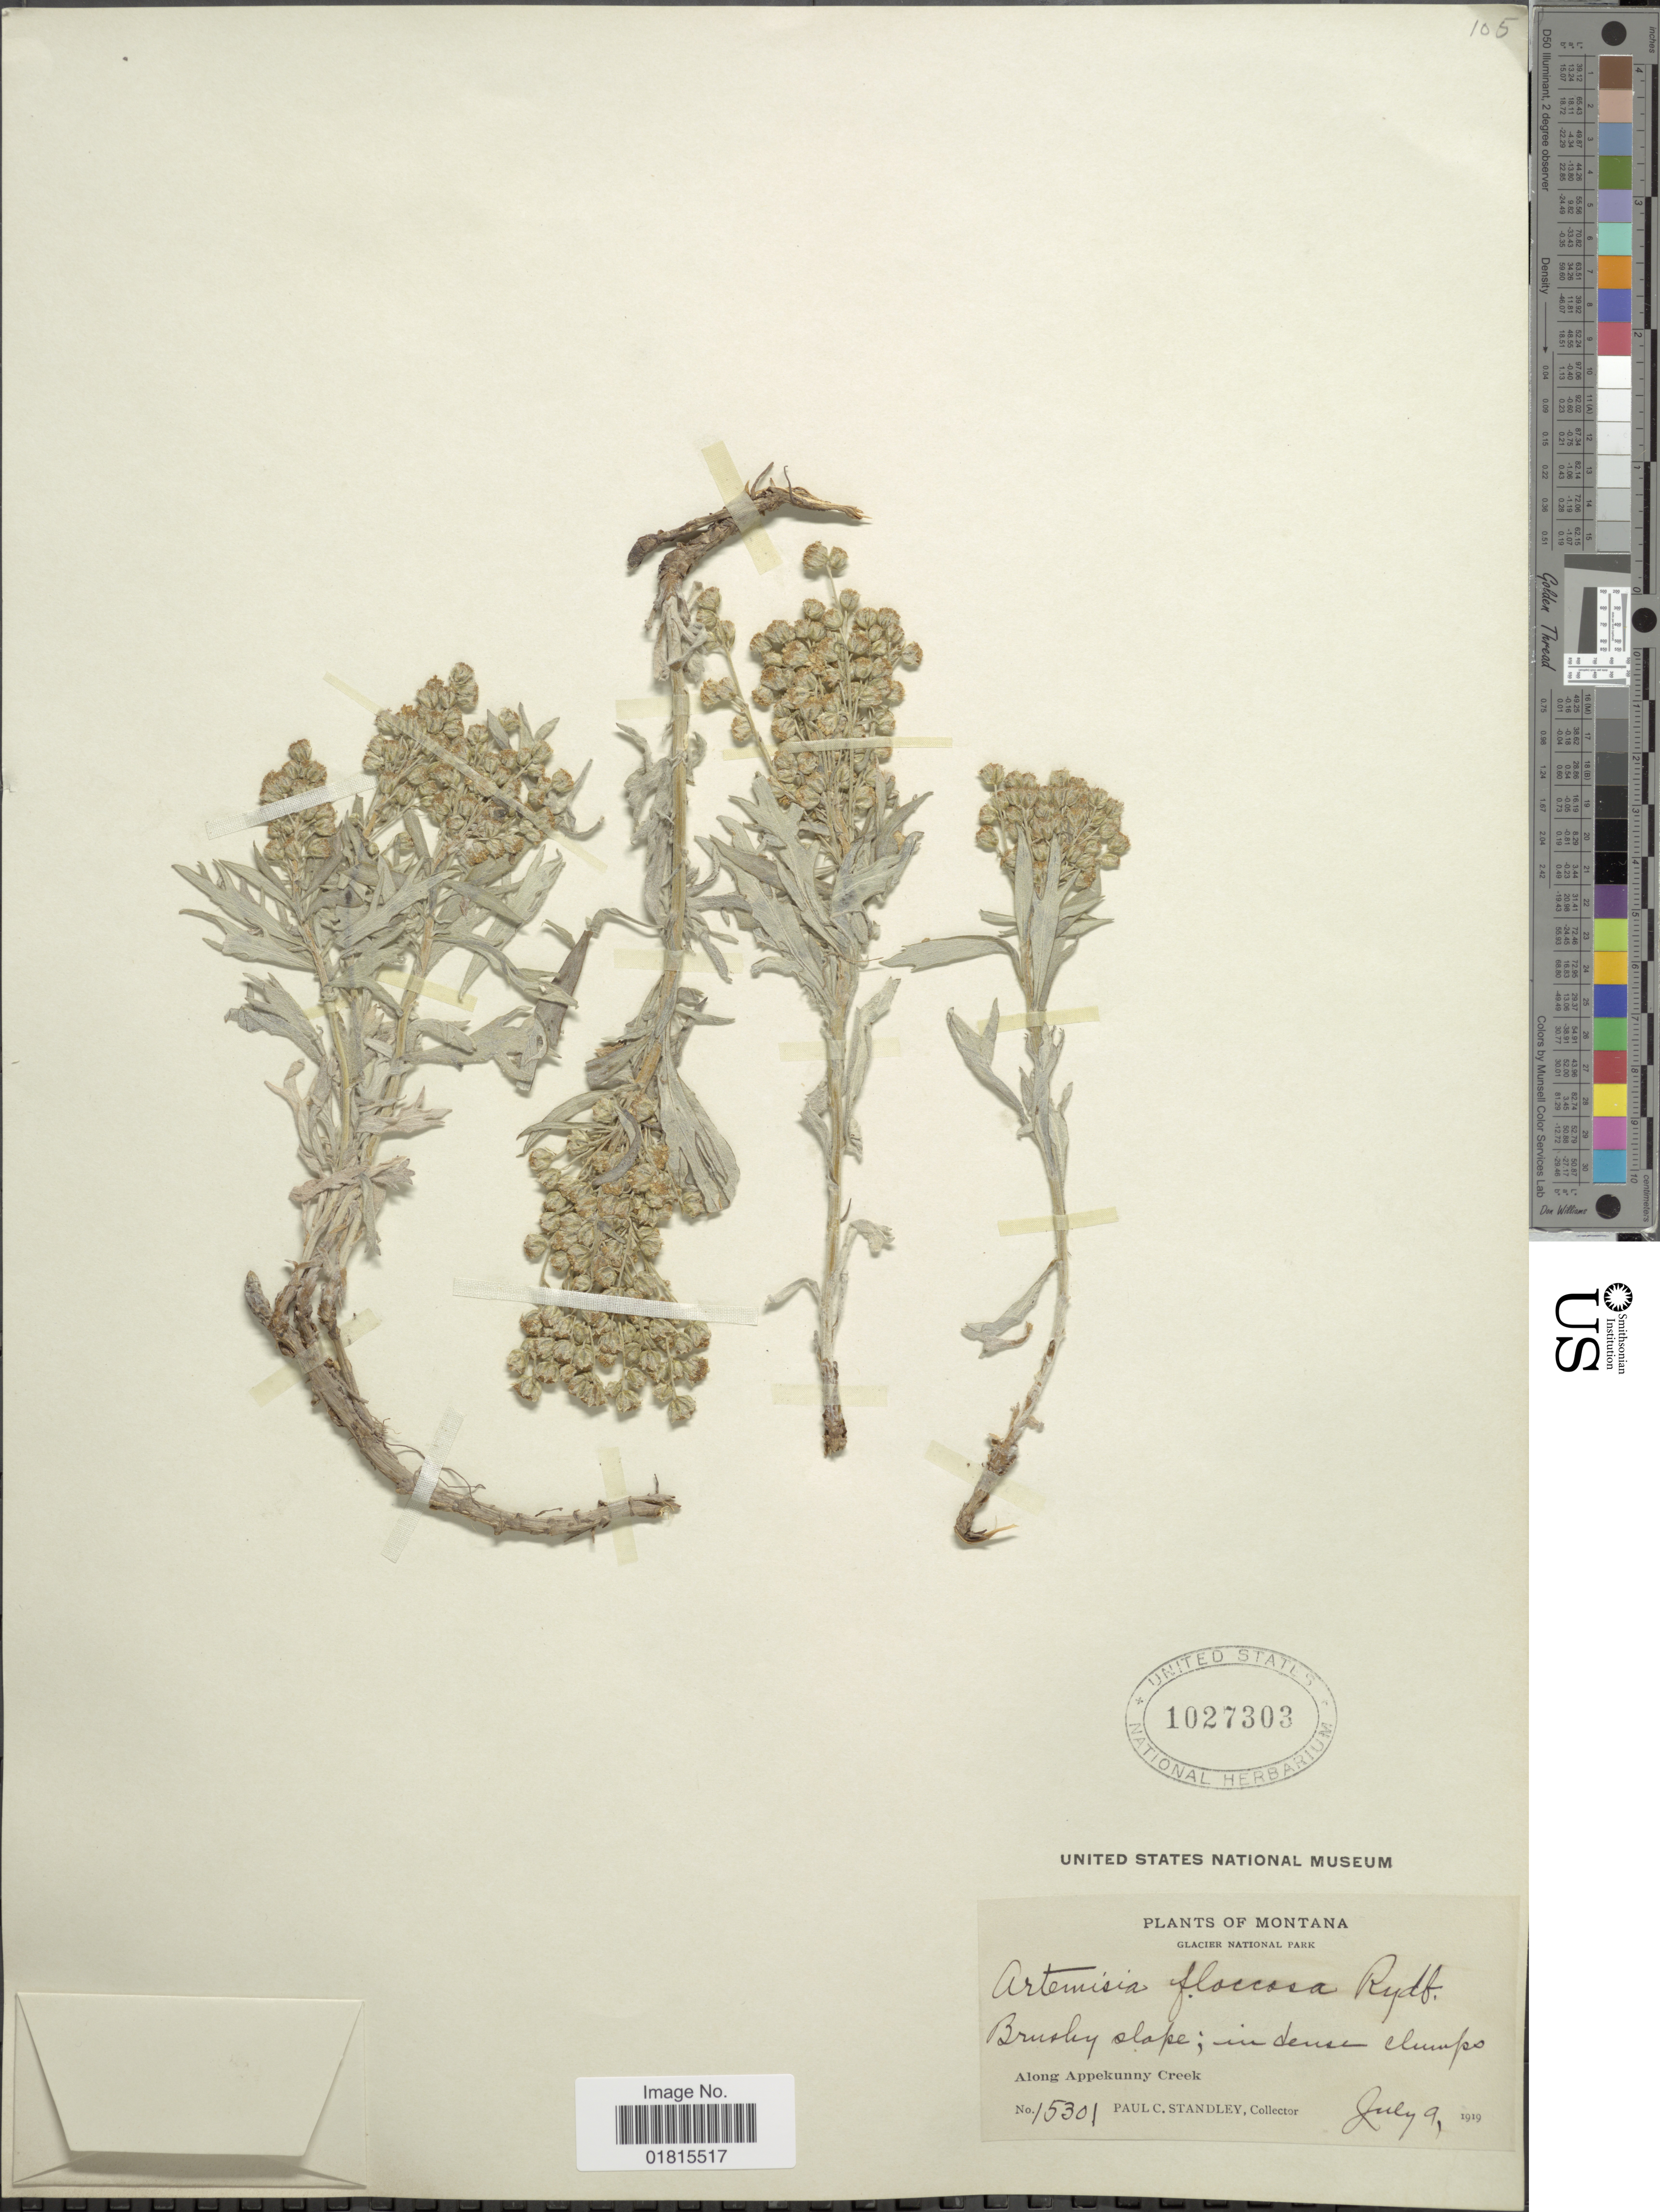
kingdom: Plantae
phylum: Tracheophyta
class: Magnoliopsida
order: Asterales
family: Asteraceae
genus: Artemisia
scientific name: Artemisia floccosa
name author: Rydb.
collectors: P. C. Standley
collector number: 15301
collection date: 1919-07-09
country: United States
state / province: Montana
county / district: Glacier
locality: Glacier National Park. Along Appekunny Creek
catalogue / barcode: US 1027303